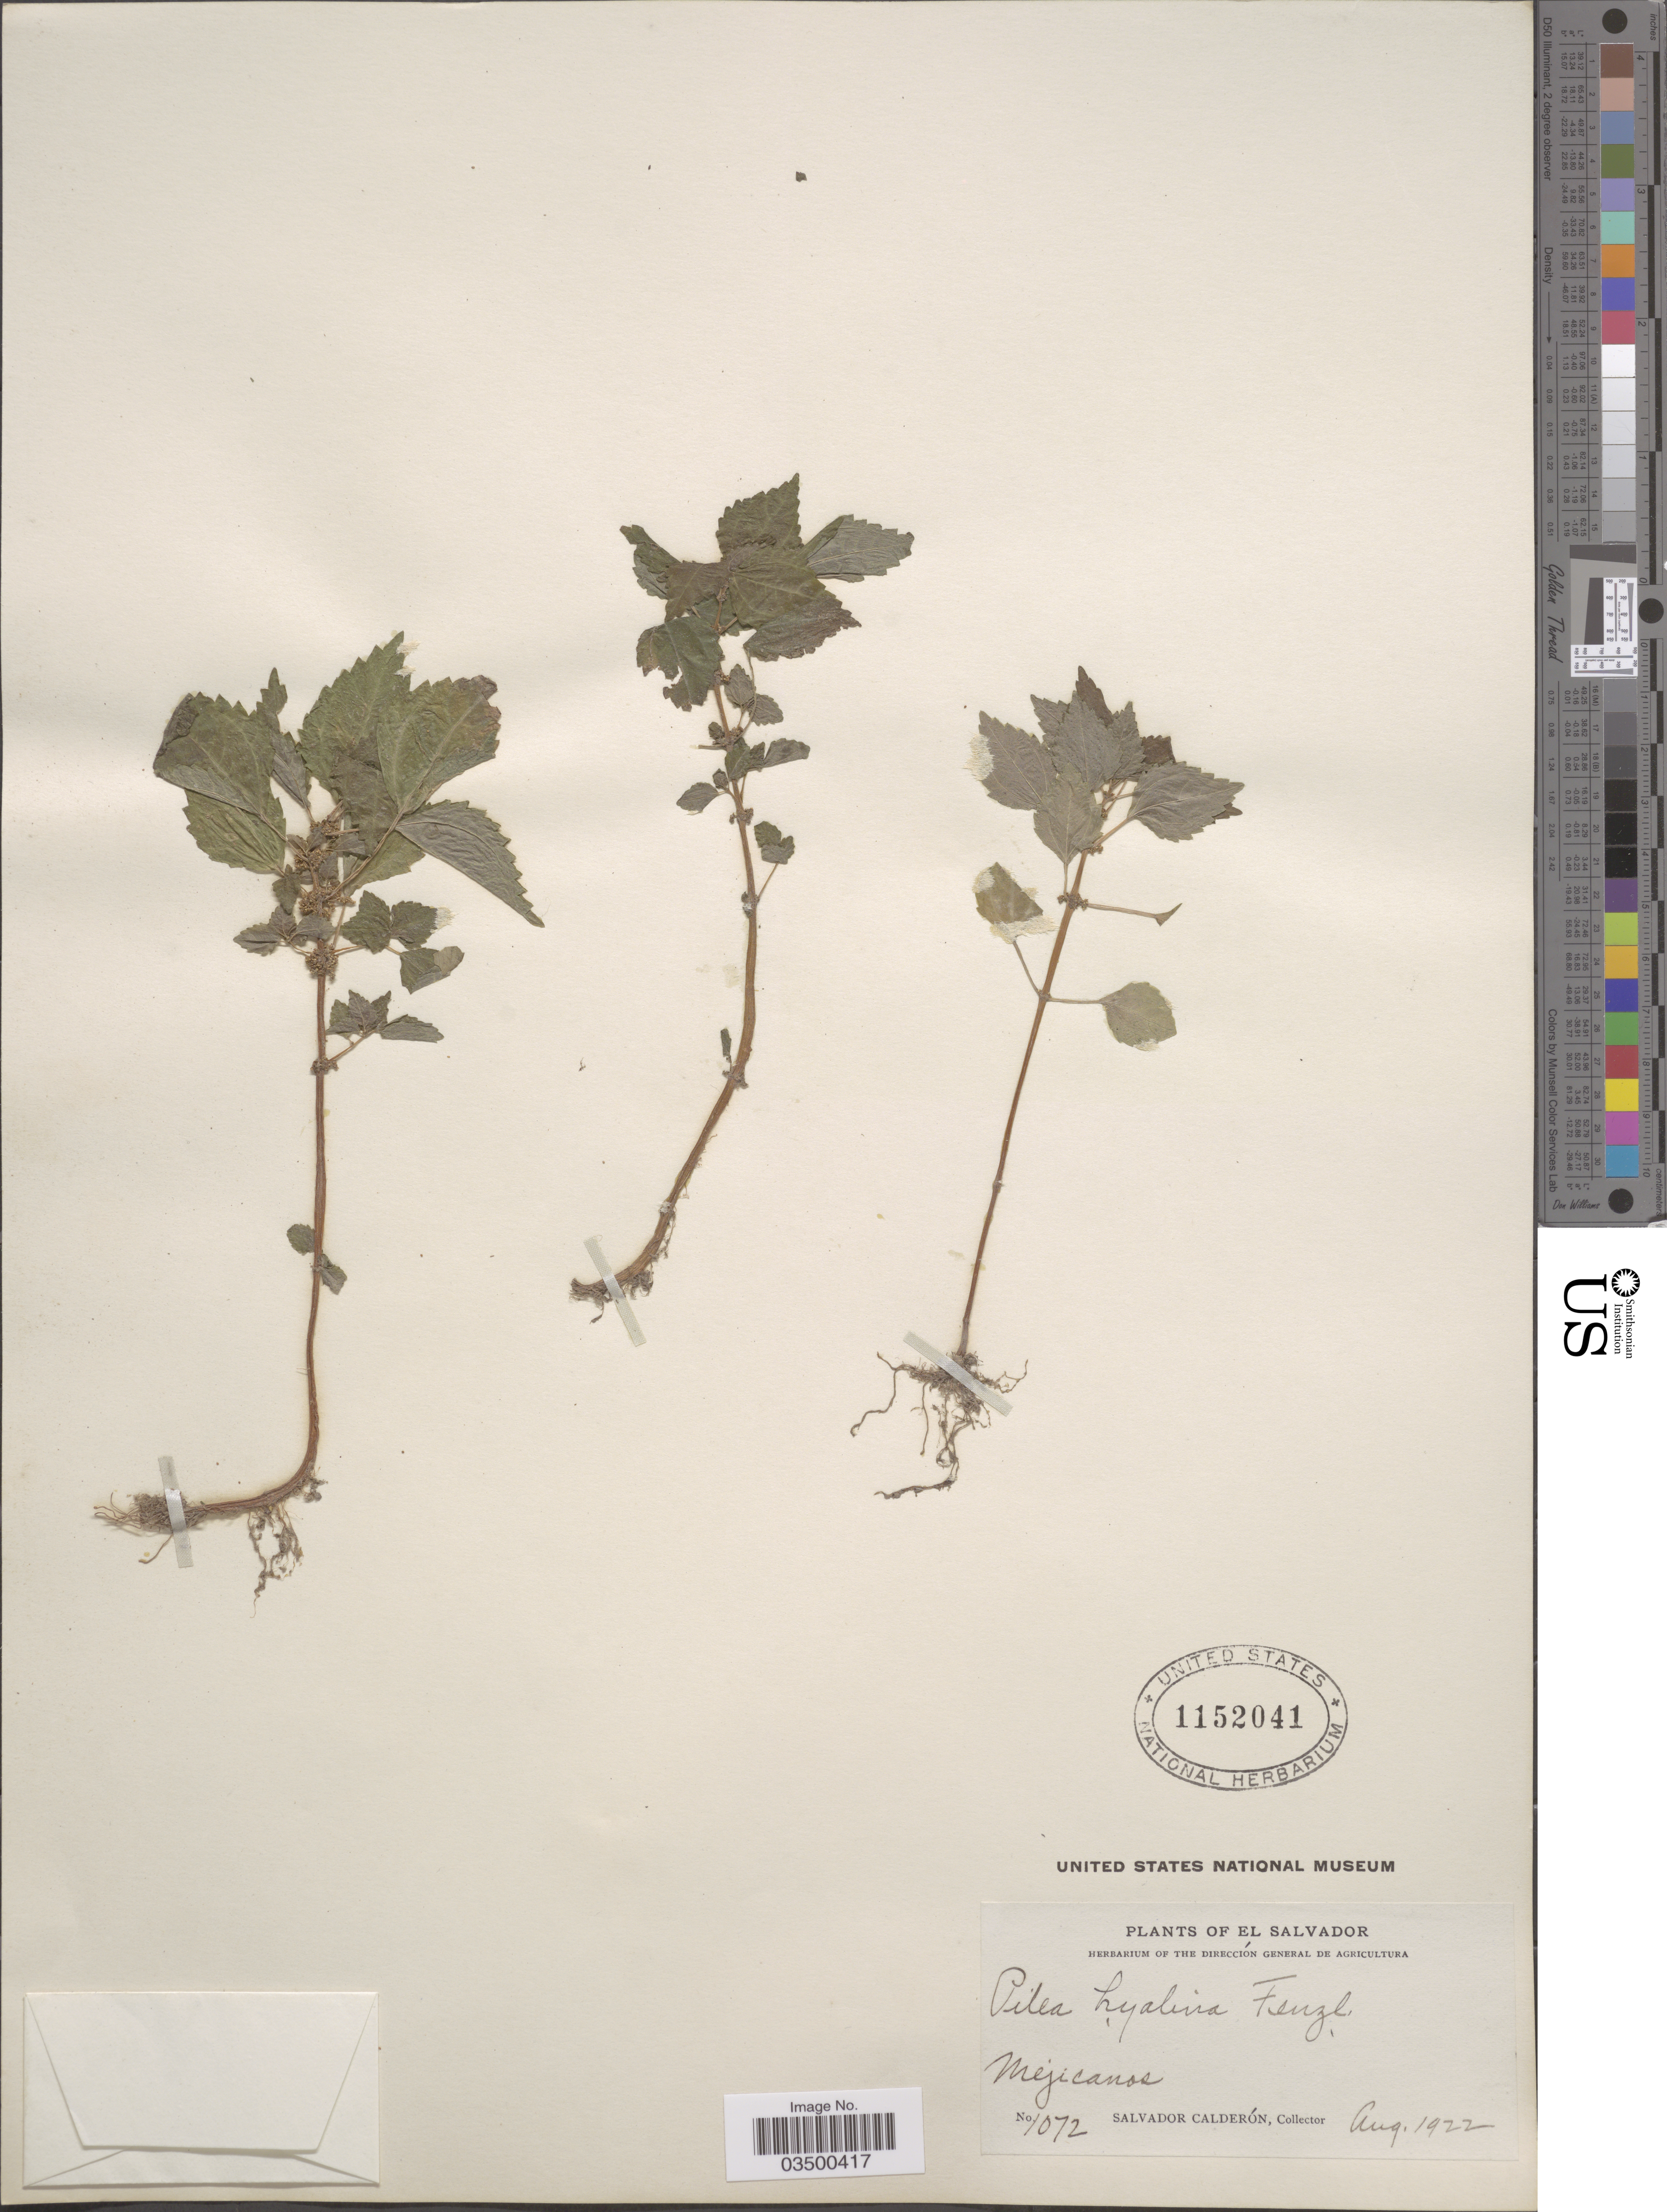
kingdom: Plantae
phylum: Tracheophyta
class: Magnoliopsida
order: Rosales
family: Urticaceae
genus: Pilea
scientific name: Pilea hyalina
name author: Fenzl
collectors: S. Calderón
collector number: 1072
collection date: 1922-08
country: El Salvador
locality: Mejicanos.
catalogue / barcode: US 1152041